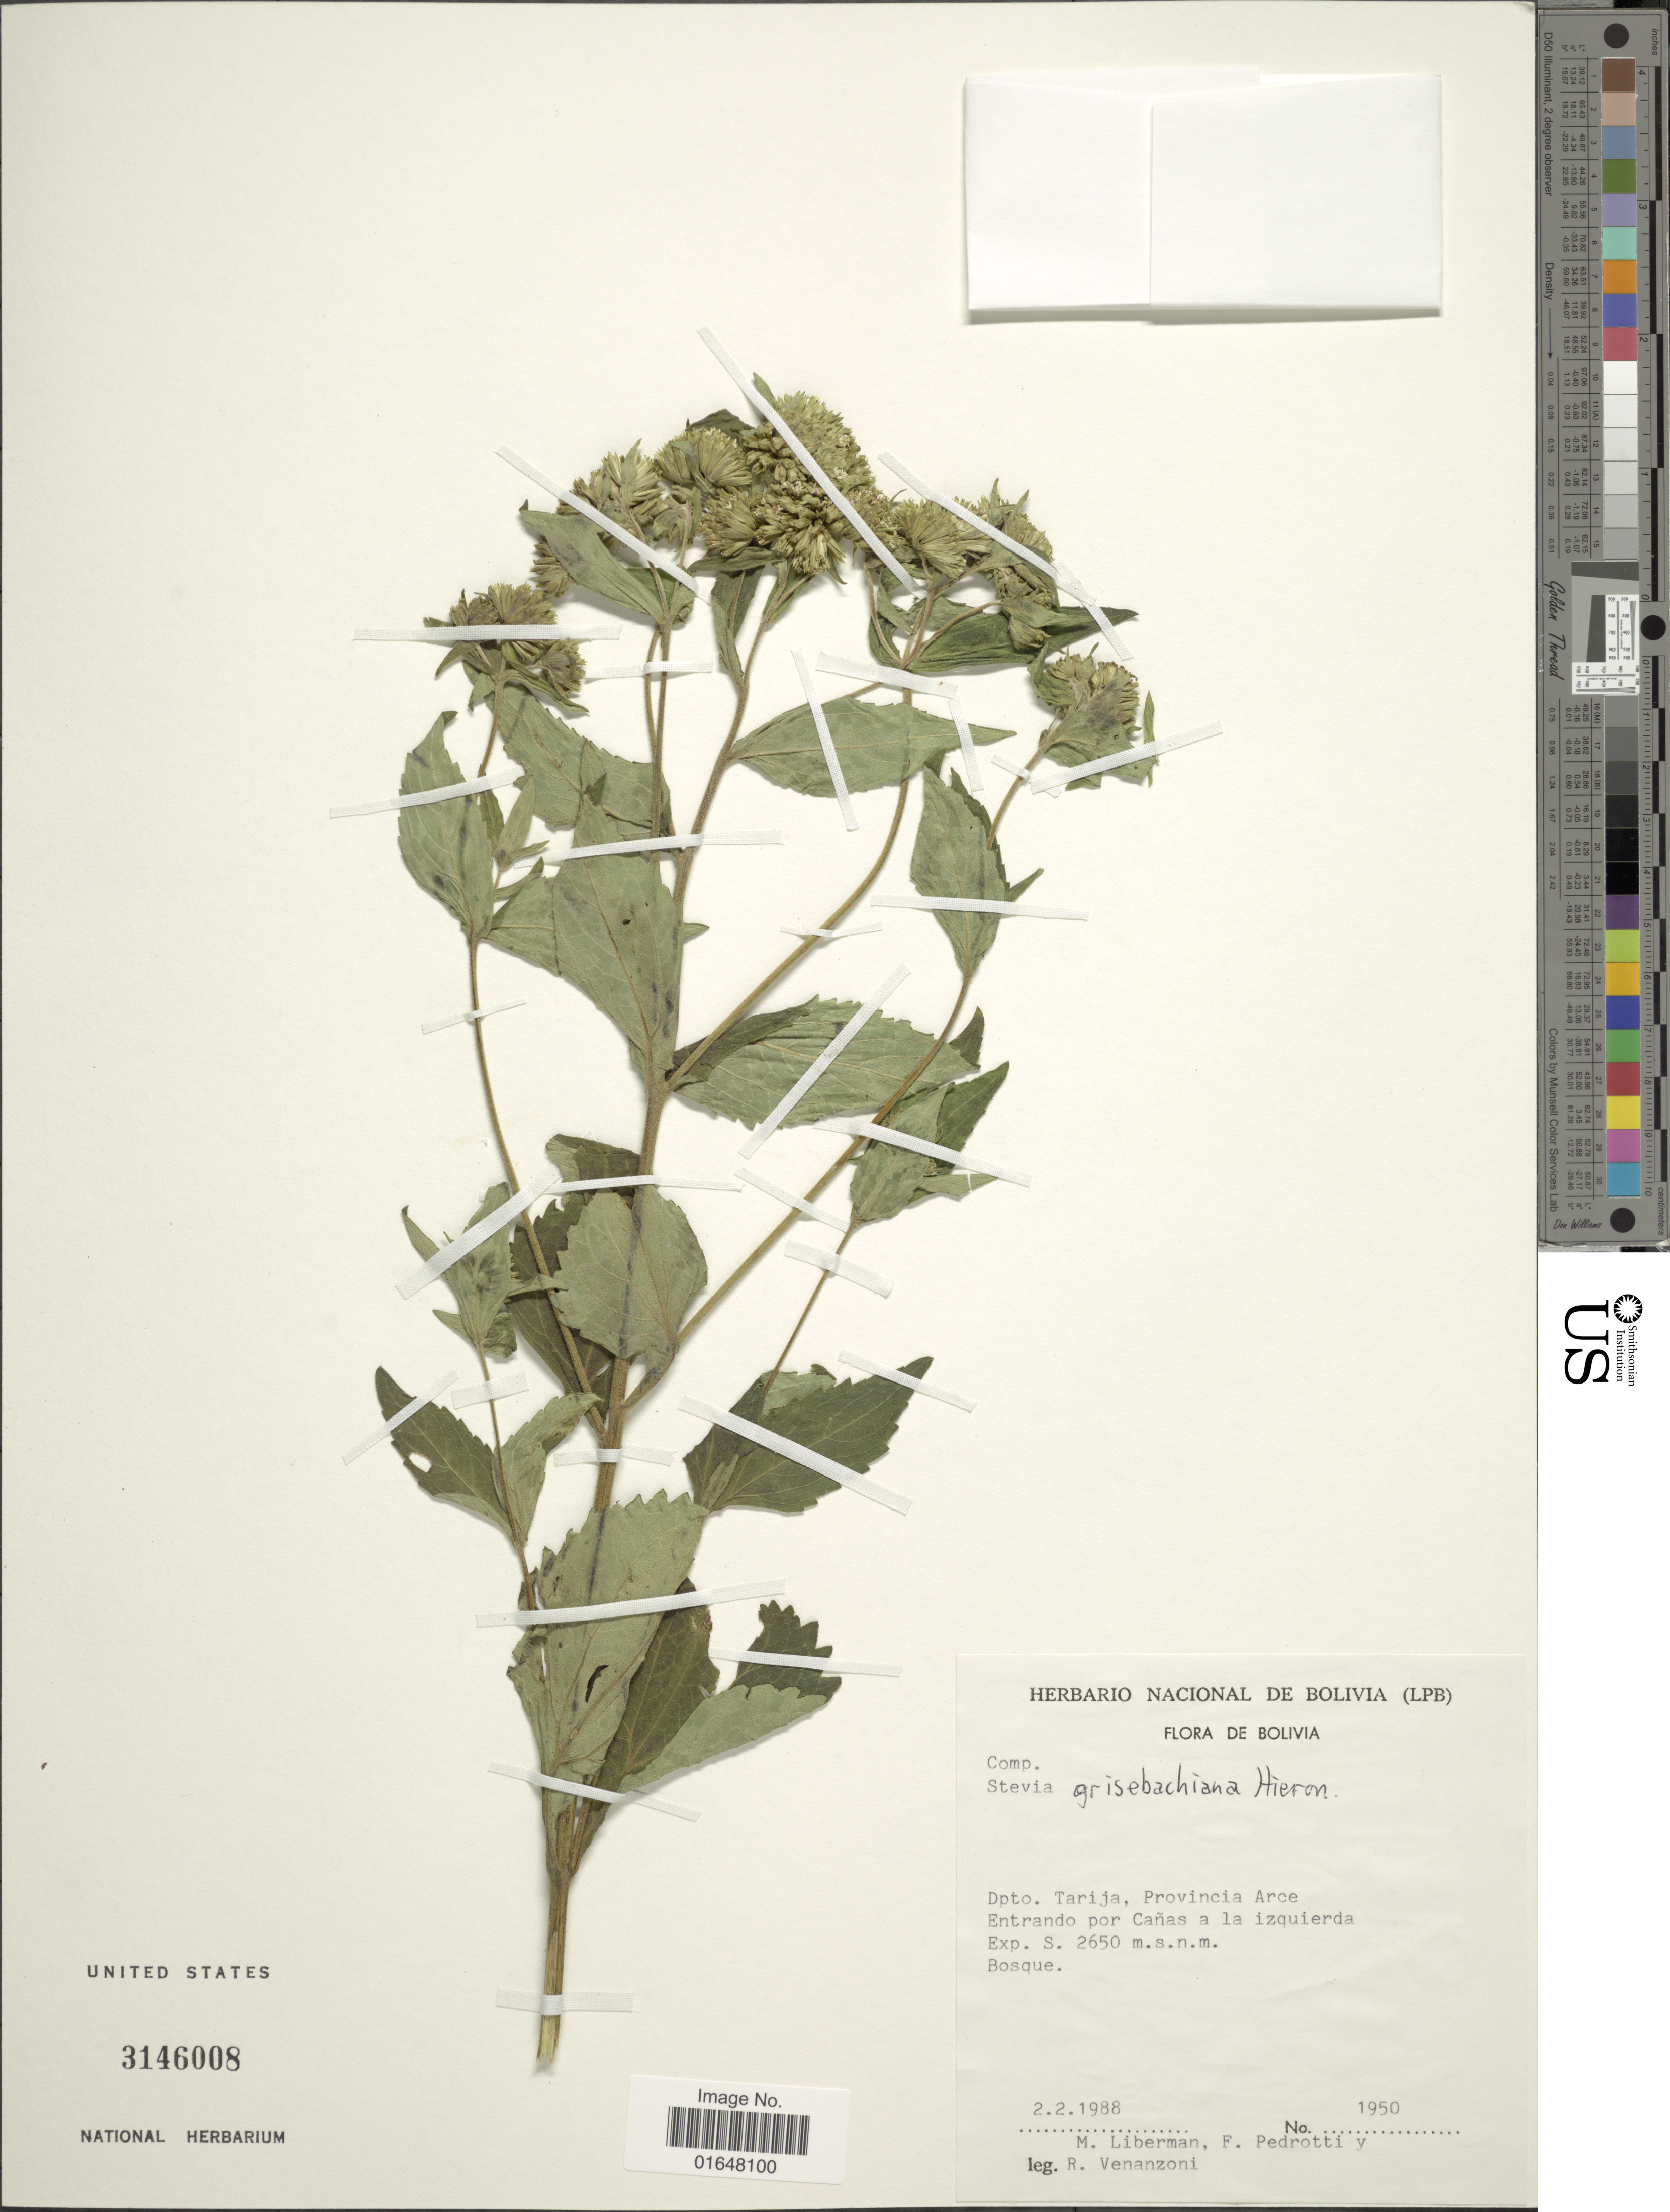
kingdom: Plantae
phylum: Tracheophyta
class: Magnoliopsida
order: Asterales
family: Asteraceae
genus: Stevia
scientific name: Stevia grisebachiana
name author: Hieron.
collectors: M. Liberman, F. Pedrotti & R. Venanzoni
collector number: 1950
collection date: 1988-02-02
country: Bolivia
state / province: Tarija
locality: Provincia Arce Entrando por Canas a la izquierda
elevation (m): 2650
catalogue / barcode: US 3146008